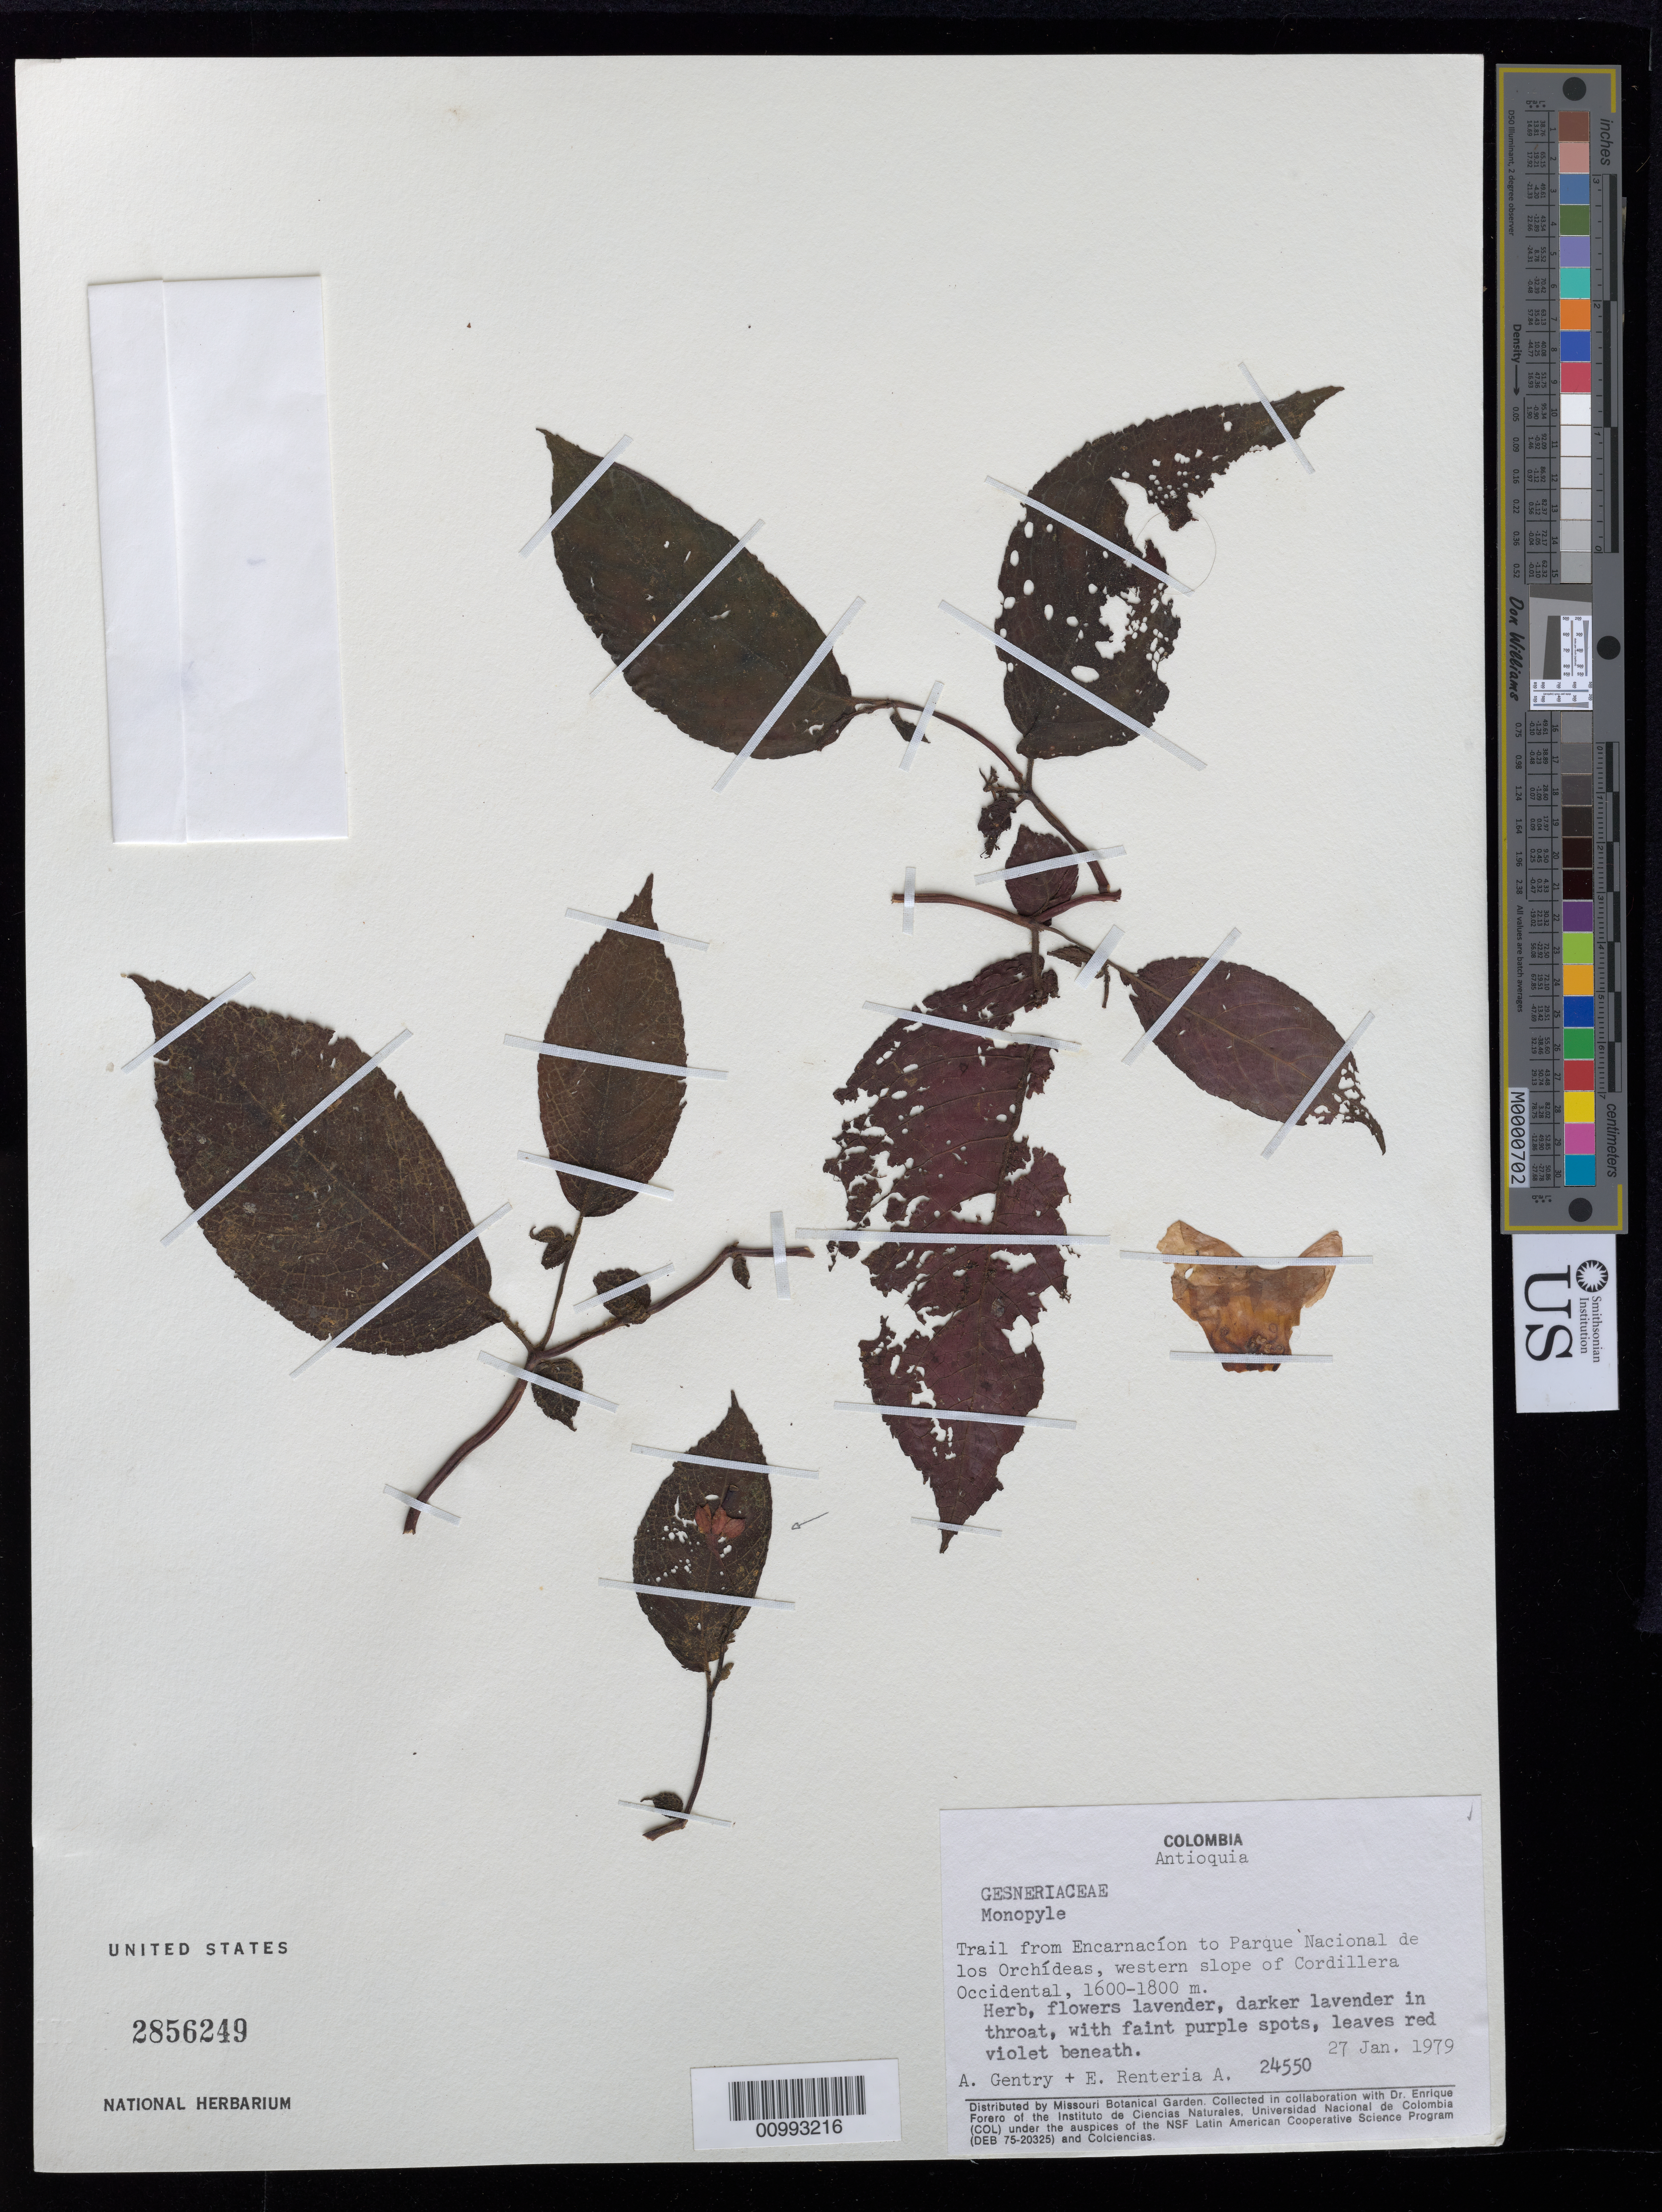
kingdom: Plantae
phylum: Tracheophyta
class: Magnoliopsida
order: Lamiales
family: Gesneriaceae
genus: Monopyle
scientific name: Monopyle sp.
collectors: A. H. Gentry & E. Renteria A.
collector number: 24550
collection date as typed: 27 Jan 1979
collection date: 1979-01-27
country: Colombia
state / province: Antioquia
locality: Trail from Encarnación to Parque Nacional de los Orchídeas, western slope of Cordillera Occidental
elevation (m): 1600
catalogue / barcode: US 2856249